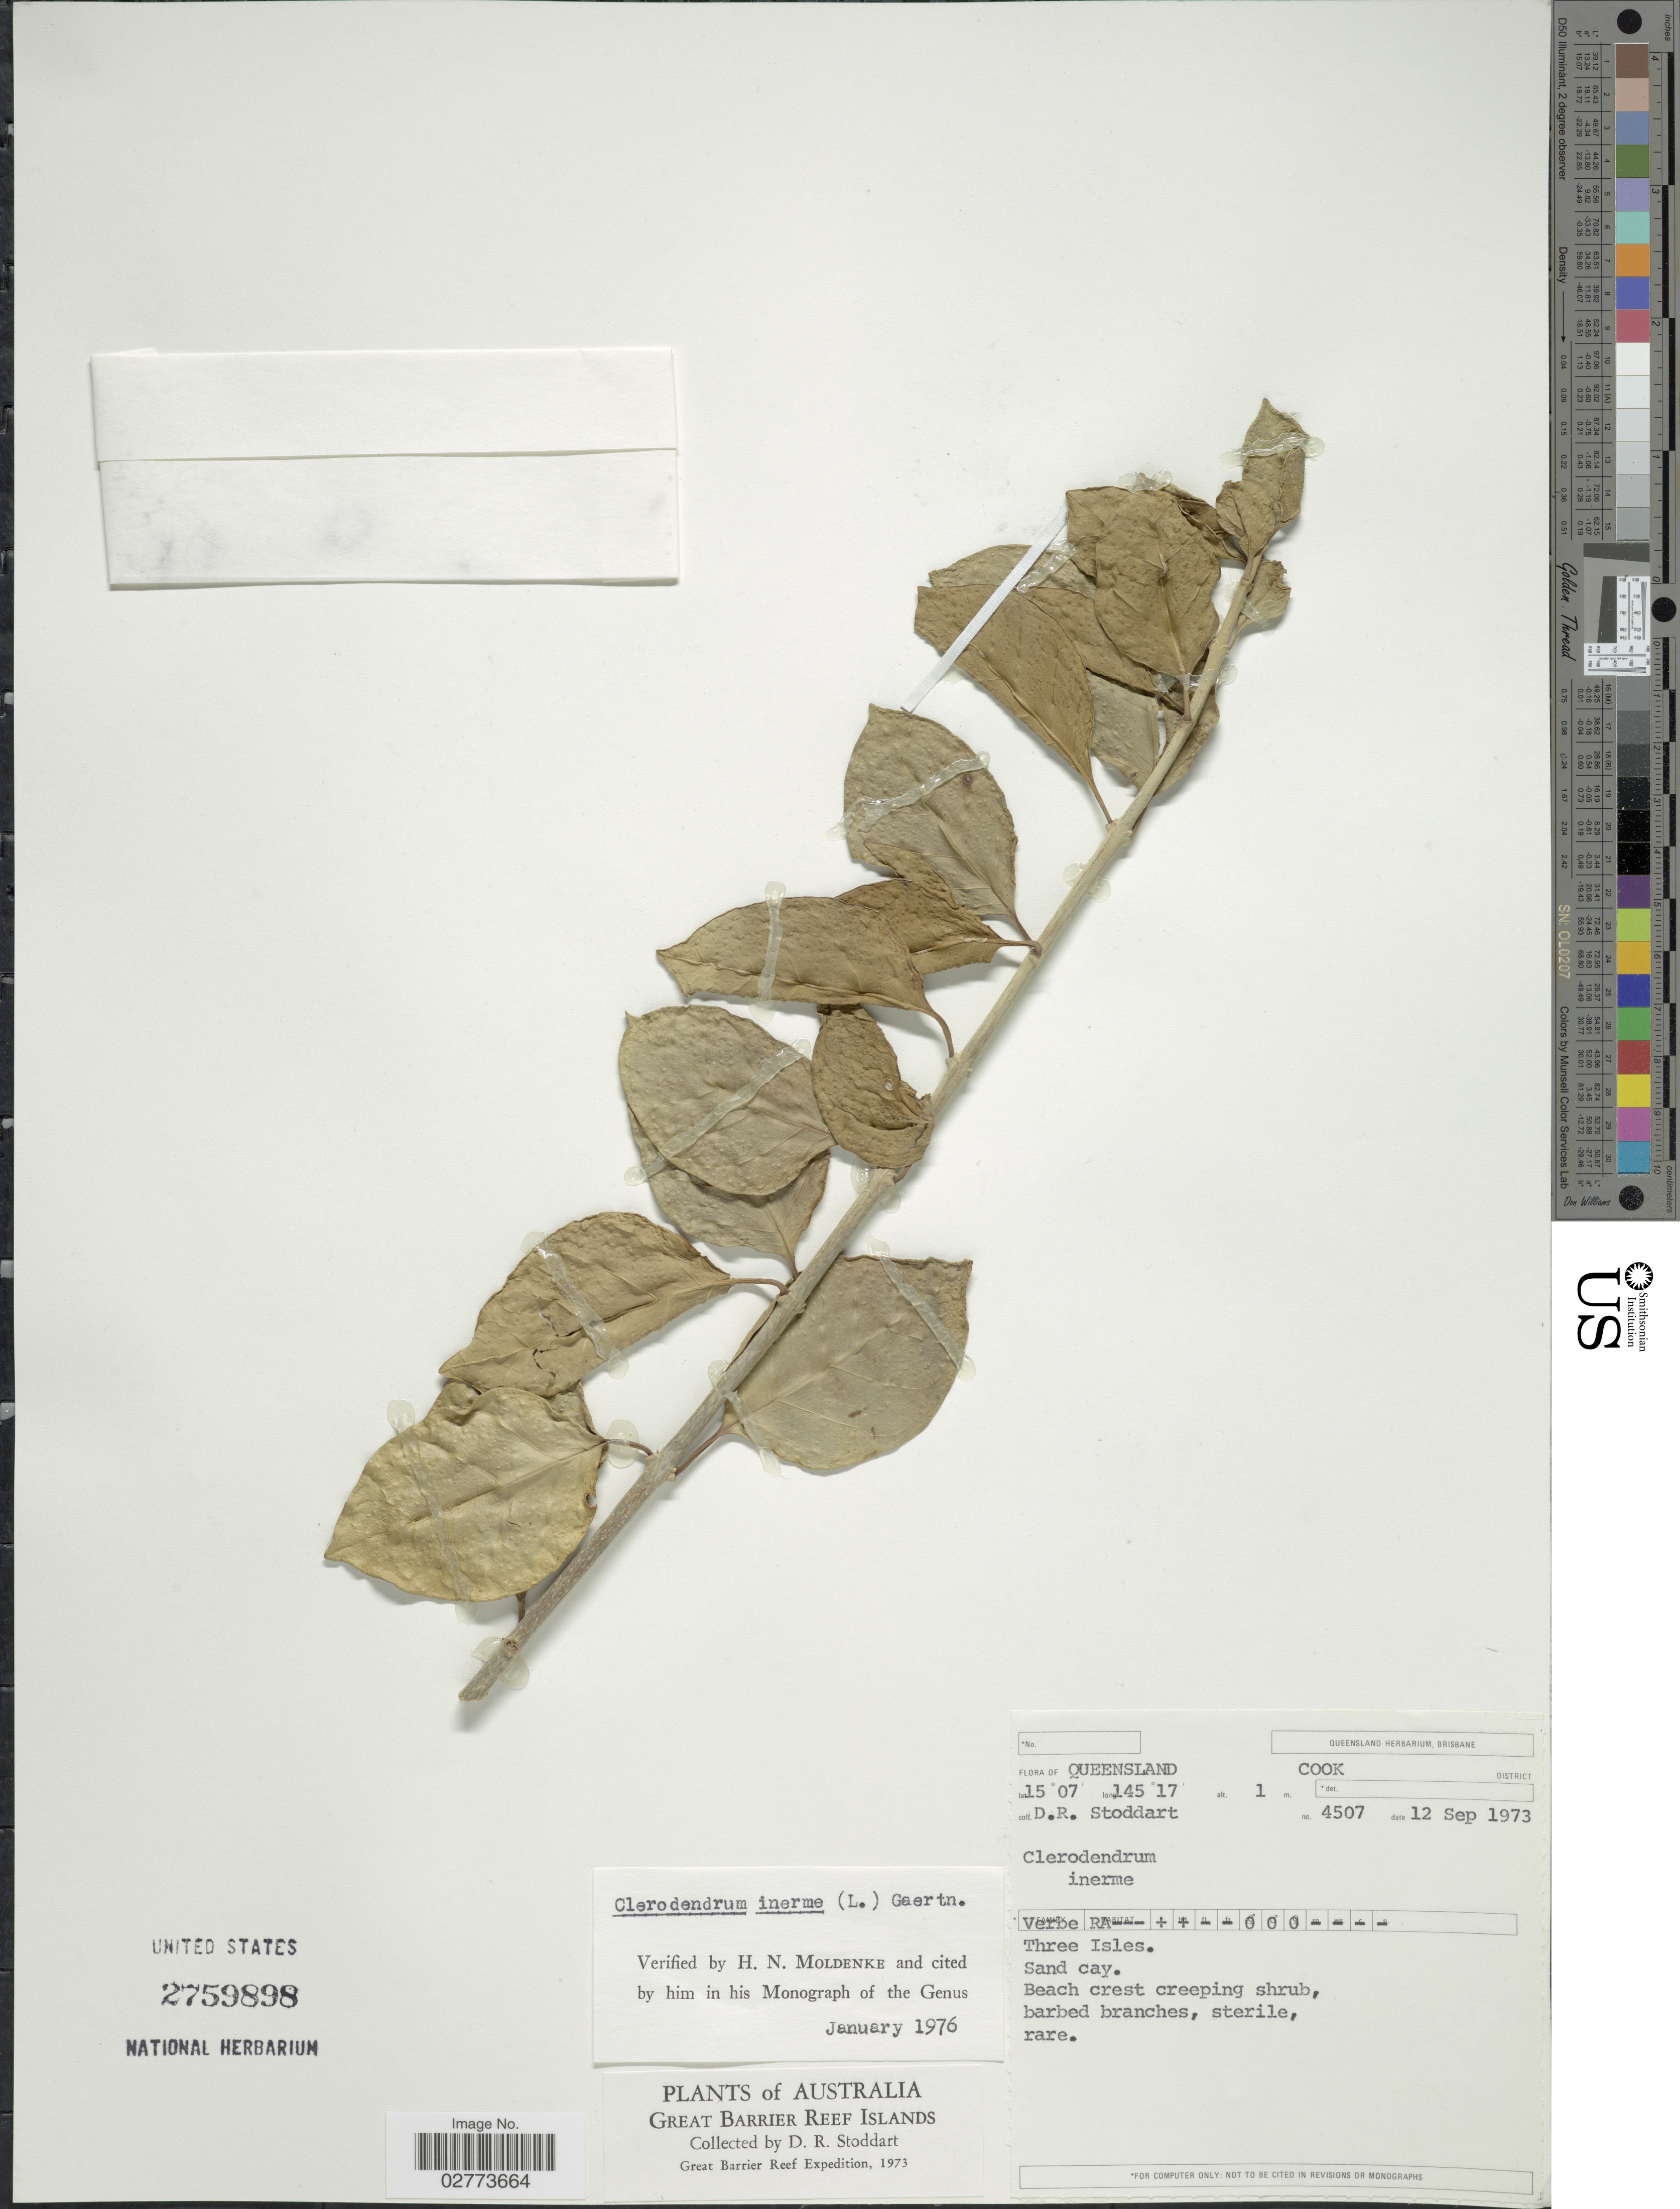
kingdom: Plantae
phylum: Tracheophyta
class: Magnoliopsida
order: Lamiales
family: Lamiaceae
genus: Clerodendrum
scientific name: Clerodendrum inerme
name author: (L.) Gaertn.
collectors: D. R. Stoddart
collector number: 4507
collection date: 1973-09-12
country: Australia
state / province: Queensland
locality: Cook District, Three Isles, Great Barrier Reef Islands.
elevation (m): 1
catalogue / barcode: US 2759898